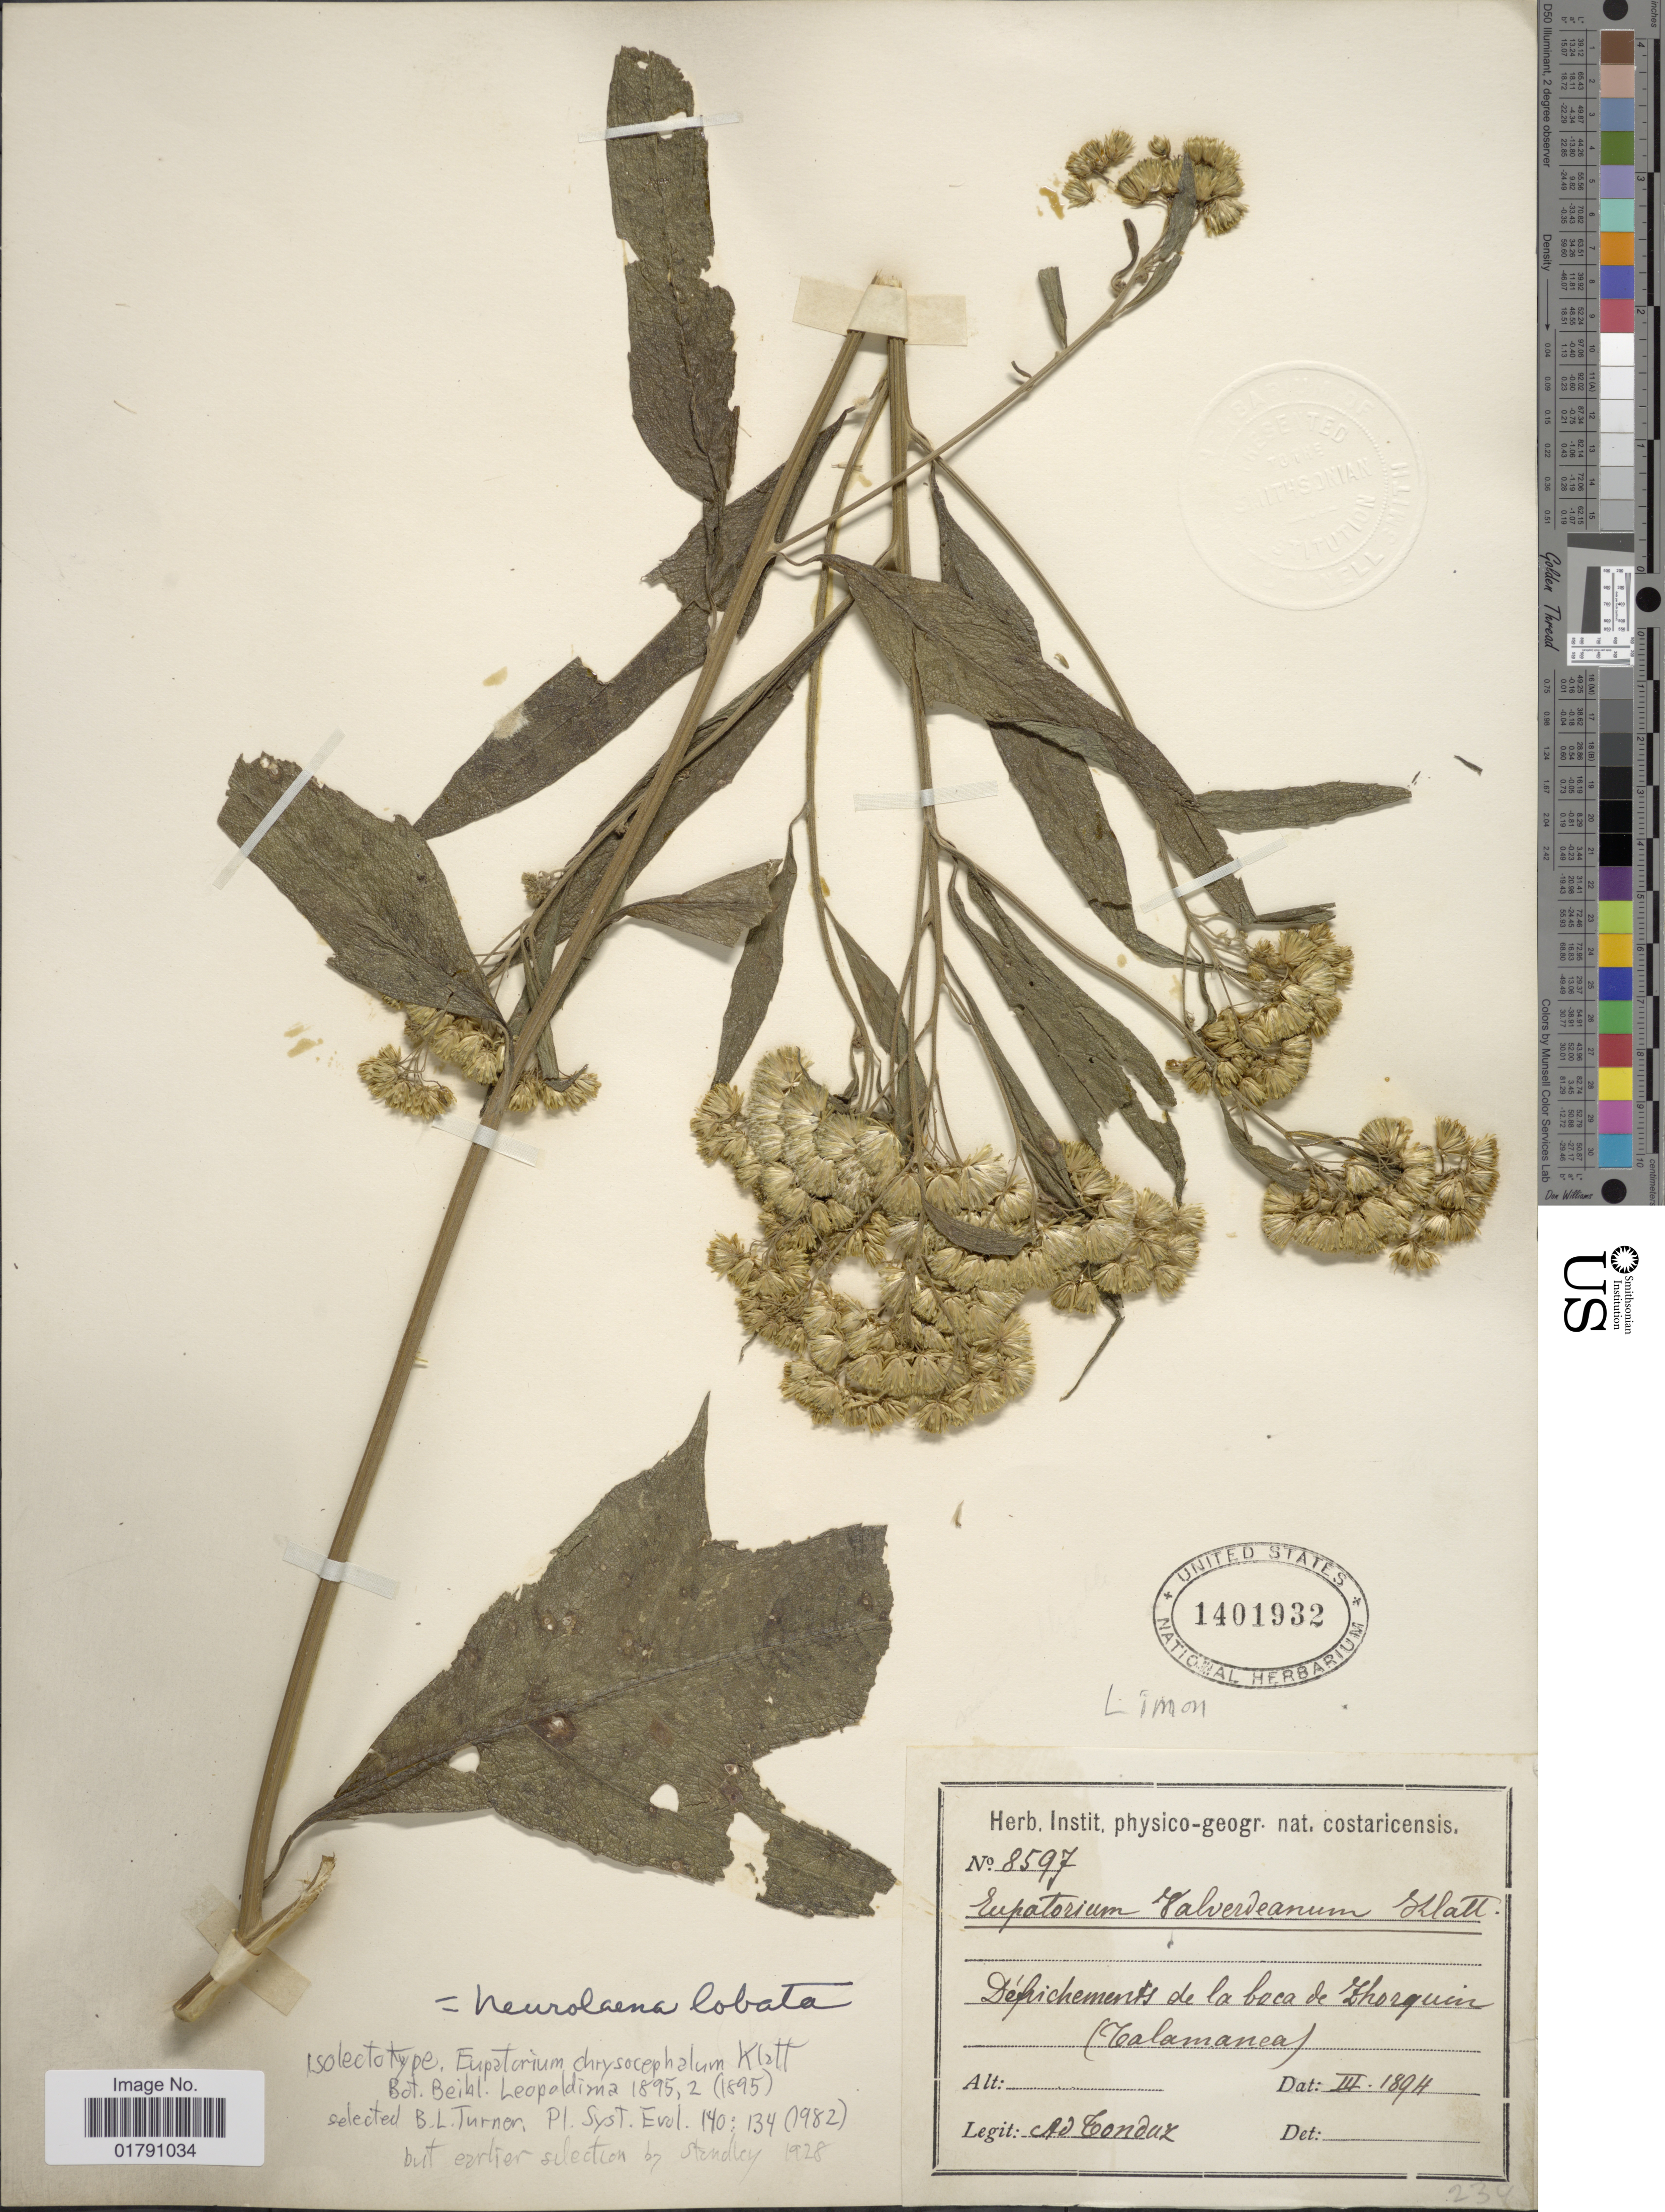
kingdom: Plantae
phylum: Tracheophyta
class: Magnoliopsida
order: Asterales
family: Asteraceae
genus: Neurolaena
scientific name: Neurolaena lobata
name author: (L.) R. Br. ex Cass.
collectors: A. Tonduz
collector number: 8597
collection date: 1894-03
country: Costa Rica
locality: Défrichements de la boca de Zhorquin (Talamanca)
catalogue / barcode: US 1401932